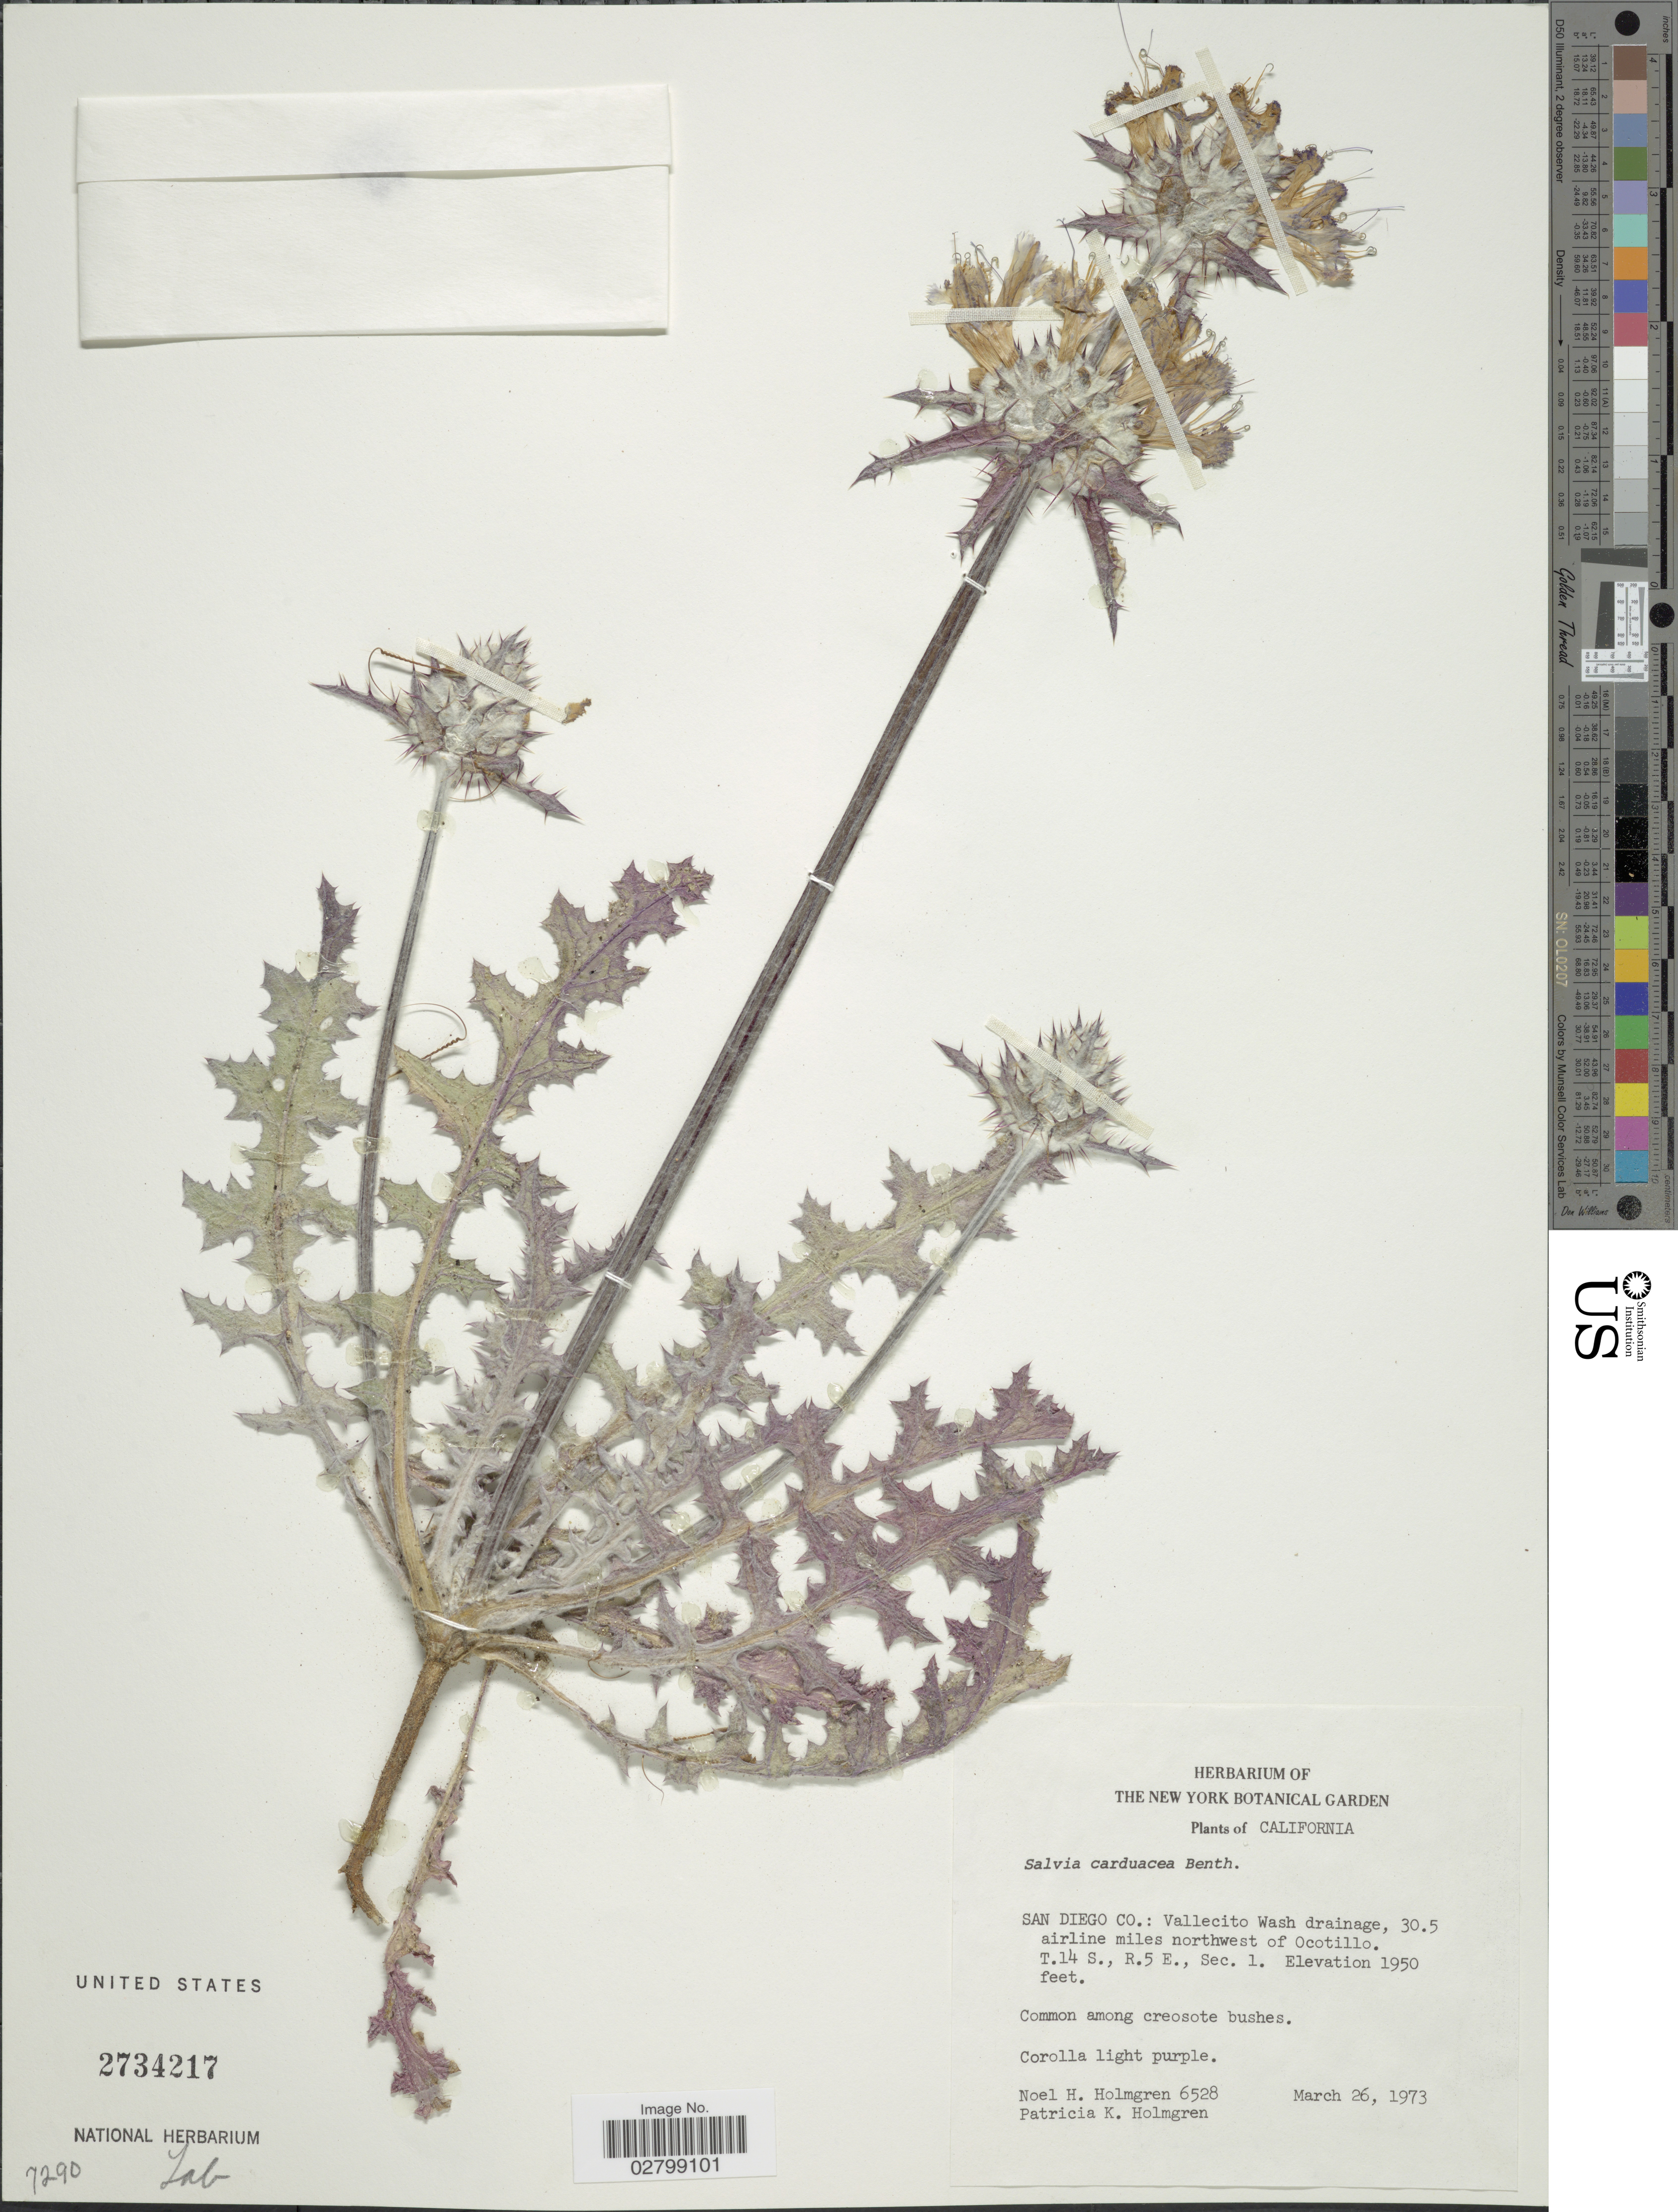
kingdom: Plantae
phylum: Tracheophyta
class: Magnoliopsida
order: Lamiales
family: Lamiaceae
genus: Salvia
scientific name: Salvia carduacea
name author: Benth.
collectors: N. H. Holmgren & P. K. Holmgren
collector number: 6528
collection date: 1973-03-26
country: United States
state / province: California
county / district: San Diego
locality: San Diego Co.: Vallecito Wash drainage, 30.5 airline miles northwest of Ocotillo. T.14 S., R.5 E., Sec. 1.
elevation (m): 594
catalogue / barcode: US 2734217